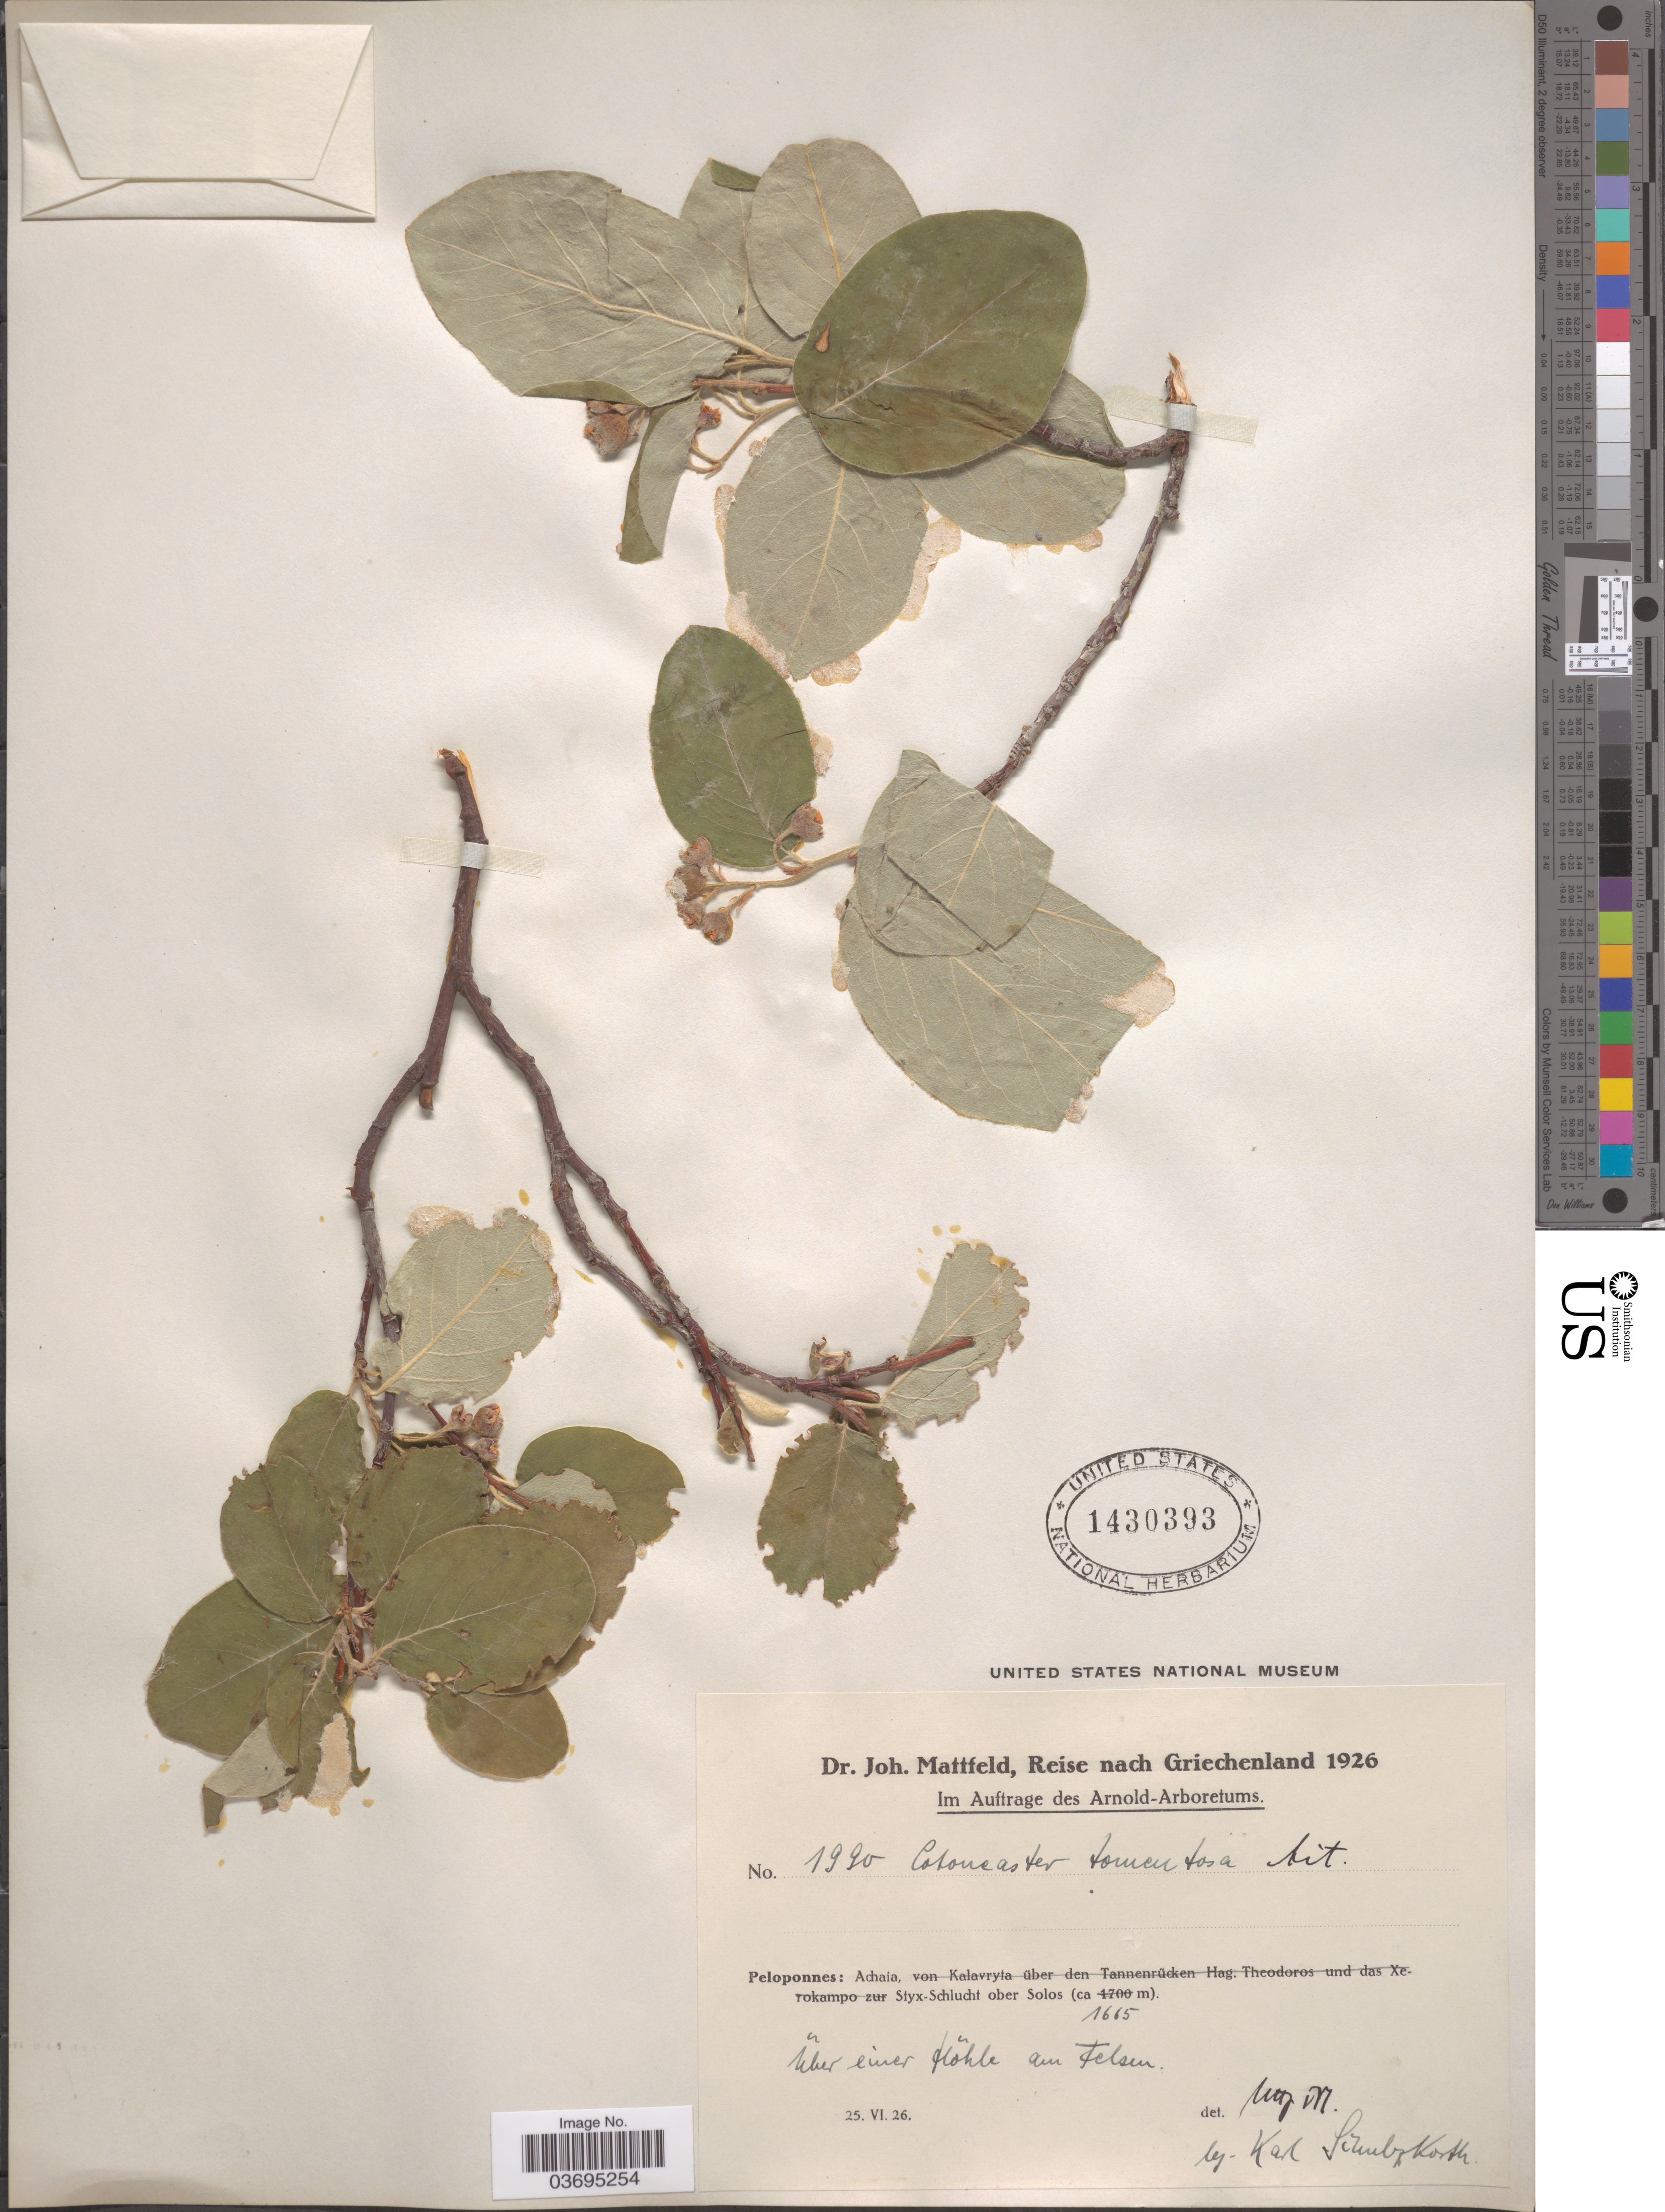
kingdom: Plantae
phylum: Tracheophyta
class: Magnoliopsida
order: Rosales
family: Rosaceae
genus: Cotoneaster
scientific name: Cotoneaster tomentosus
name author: (Aiton) Lindl.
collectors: J. Mattfeld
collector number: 1990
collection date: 1926-06-25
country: Greece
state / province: Peloponnese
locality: Griechenland. Peloponnes: Achaia, Styx-Schlucht ober Solos.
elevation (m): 1665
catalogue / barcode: US 1430393